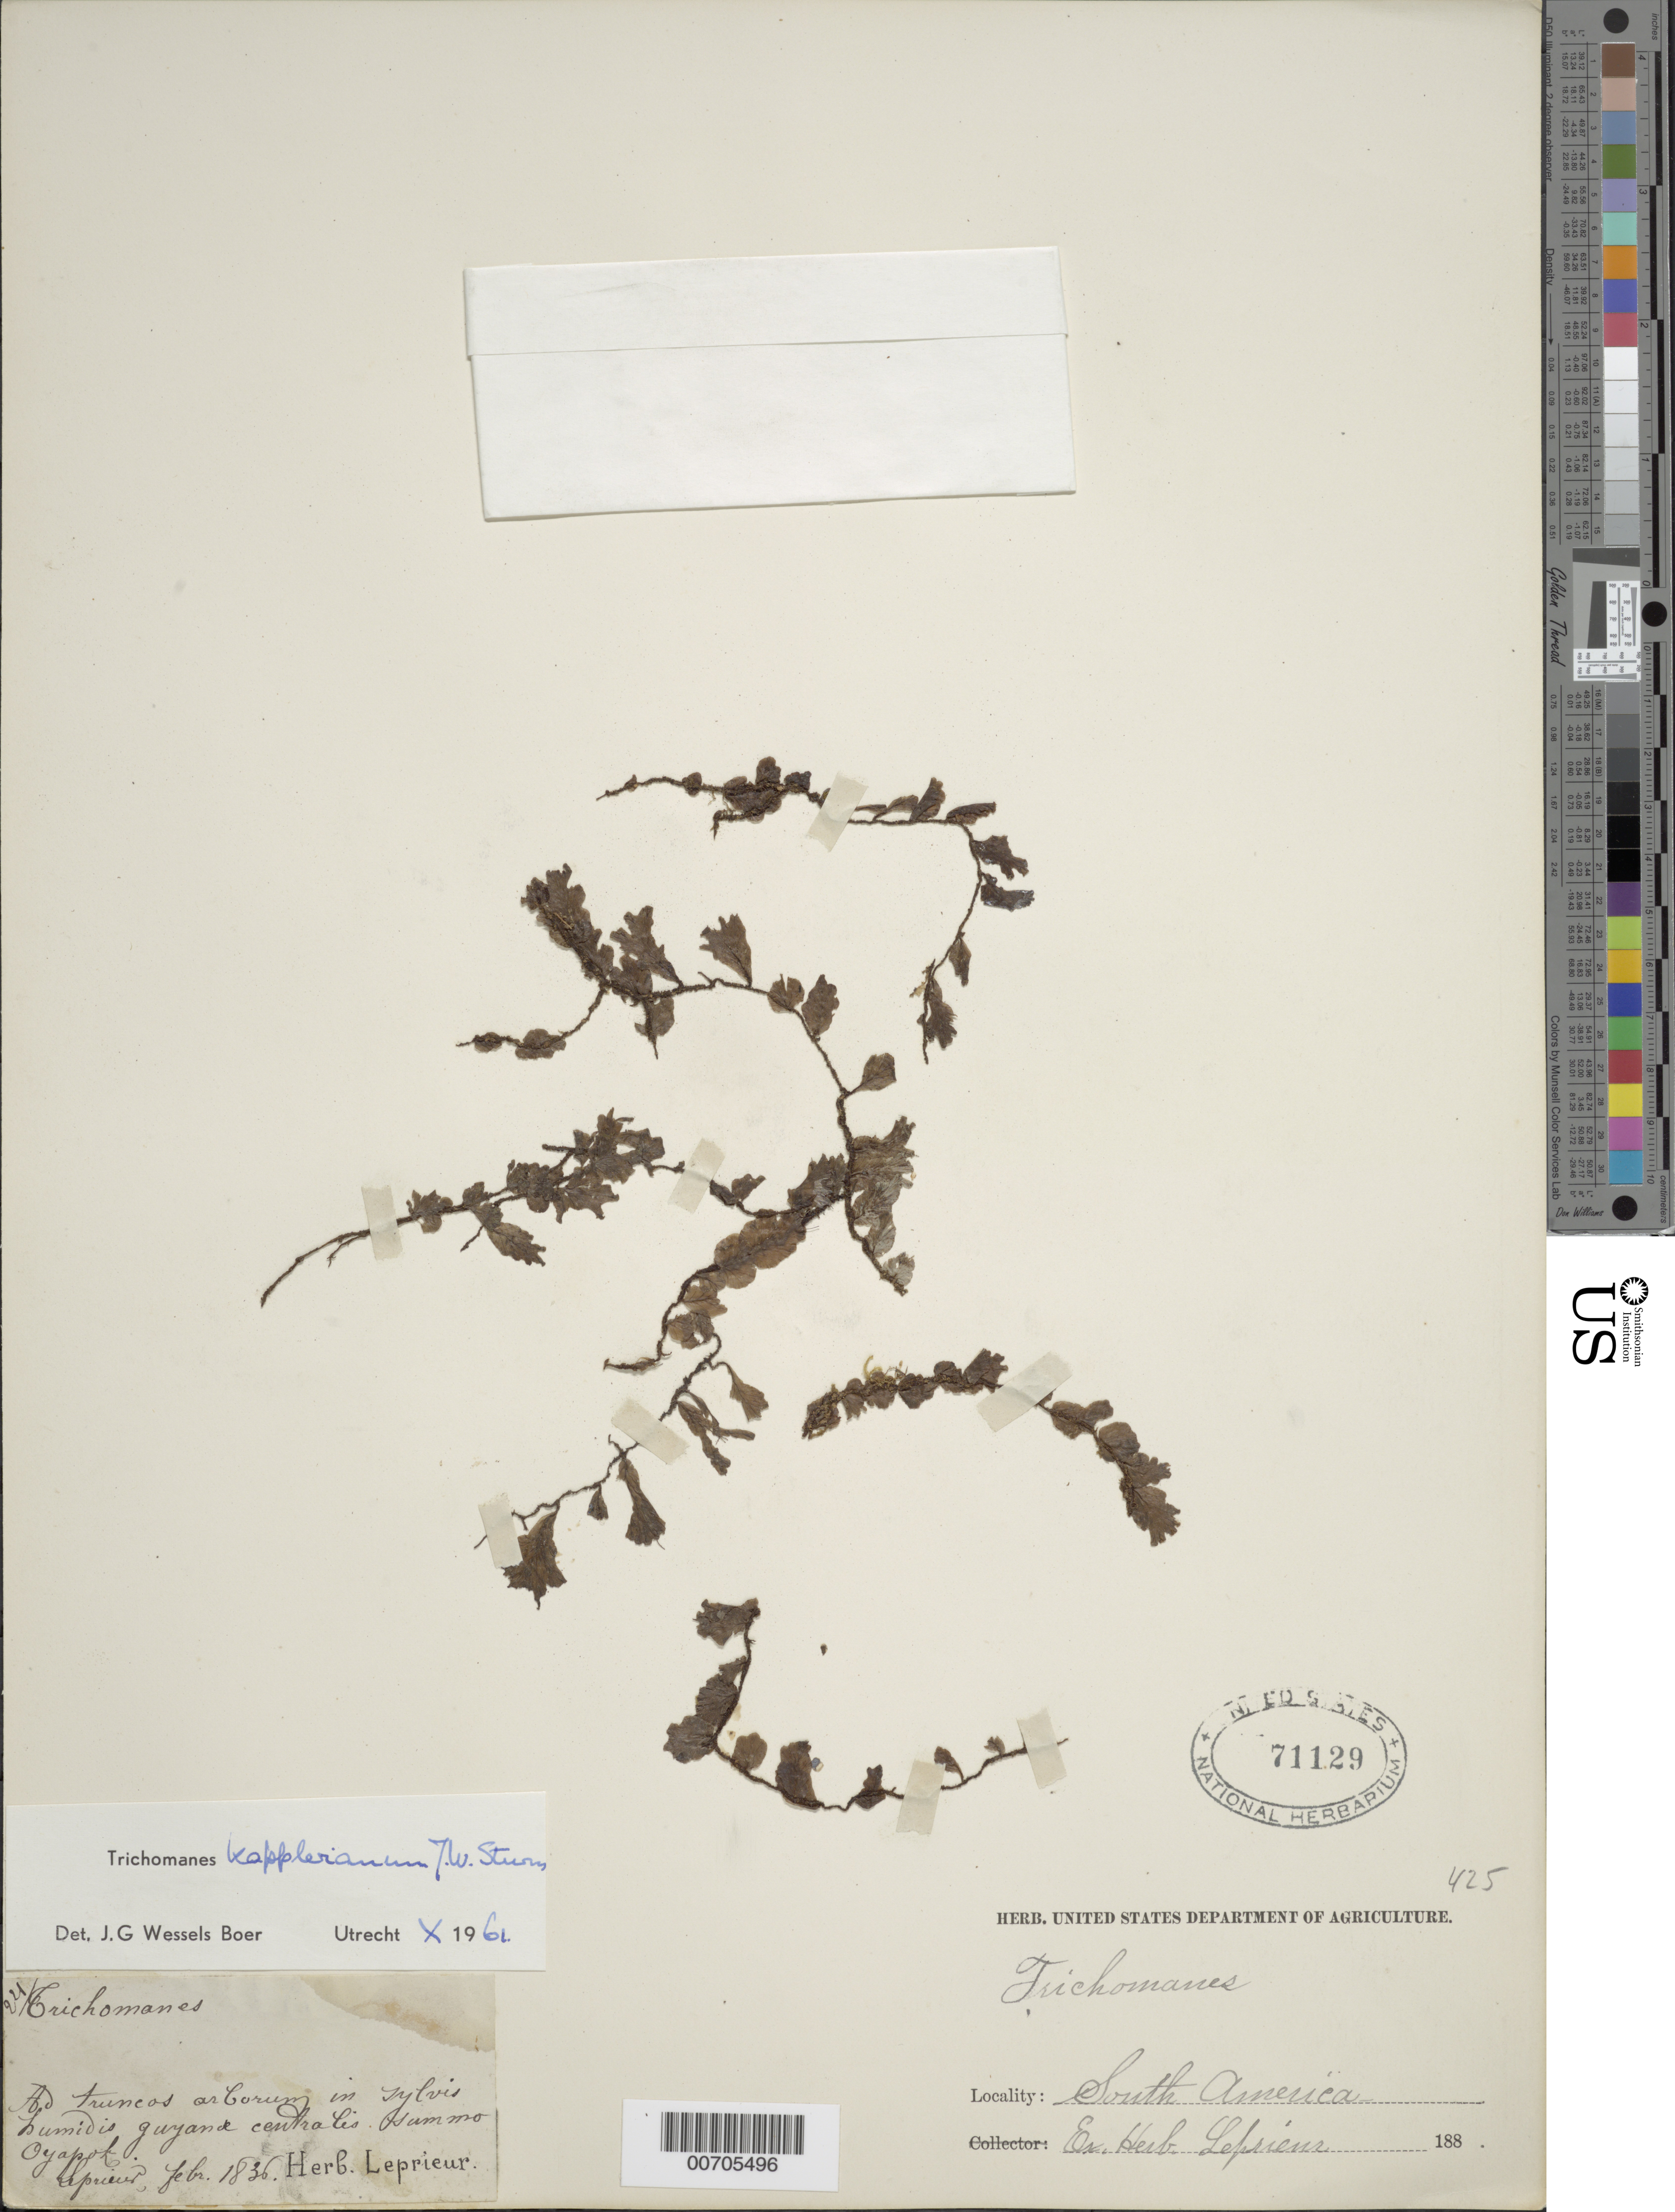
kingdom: Plantae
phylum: Tracheophyta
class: Polypodiopsida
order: Hymenophyllales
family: Hymenophyllaceae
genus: Didymoglossum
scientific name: Didymoglossum kapplerianum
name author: (Sturm) Ebihara & Dubuisson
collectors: F. M. R. Leprieur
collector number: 221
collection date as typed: February 1836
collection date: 1836-02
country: French Guiana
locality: Oyapock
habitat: On trunks of trees in humid forest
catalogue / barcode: US 71129